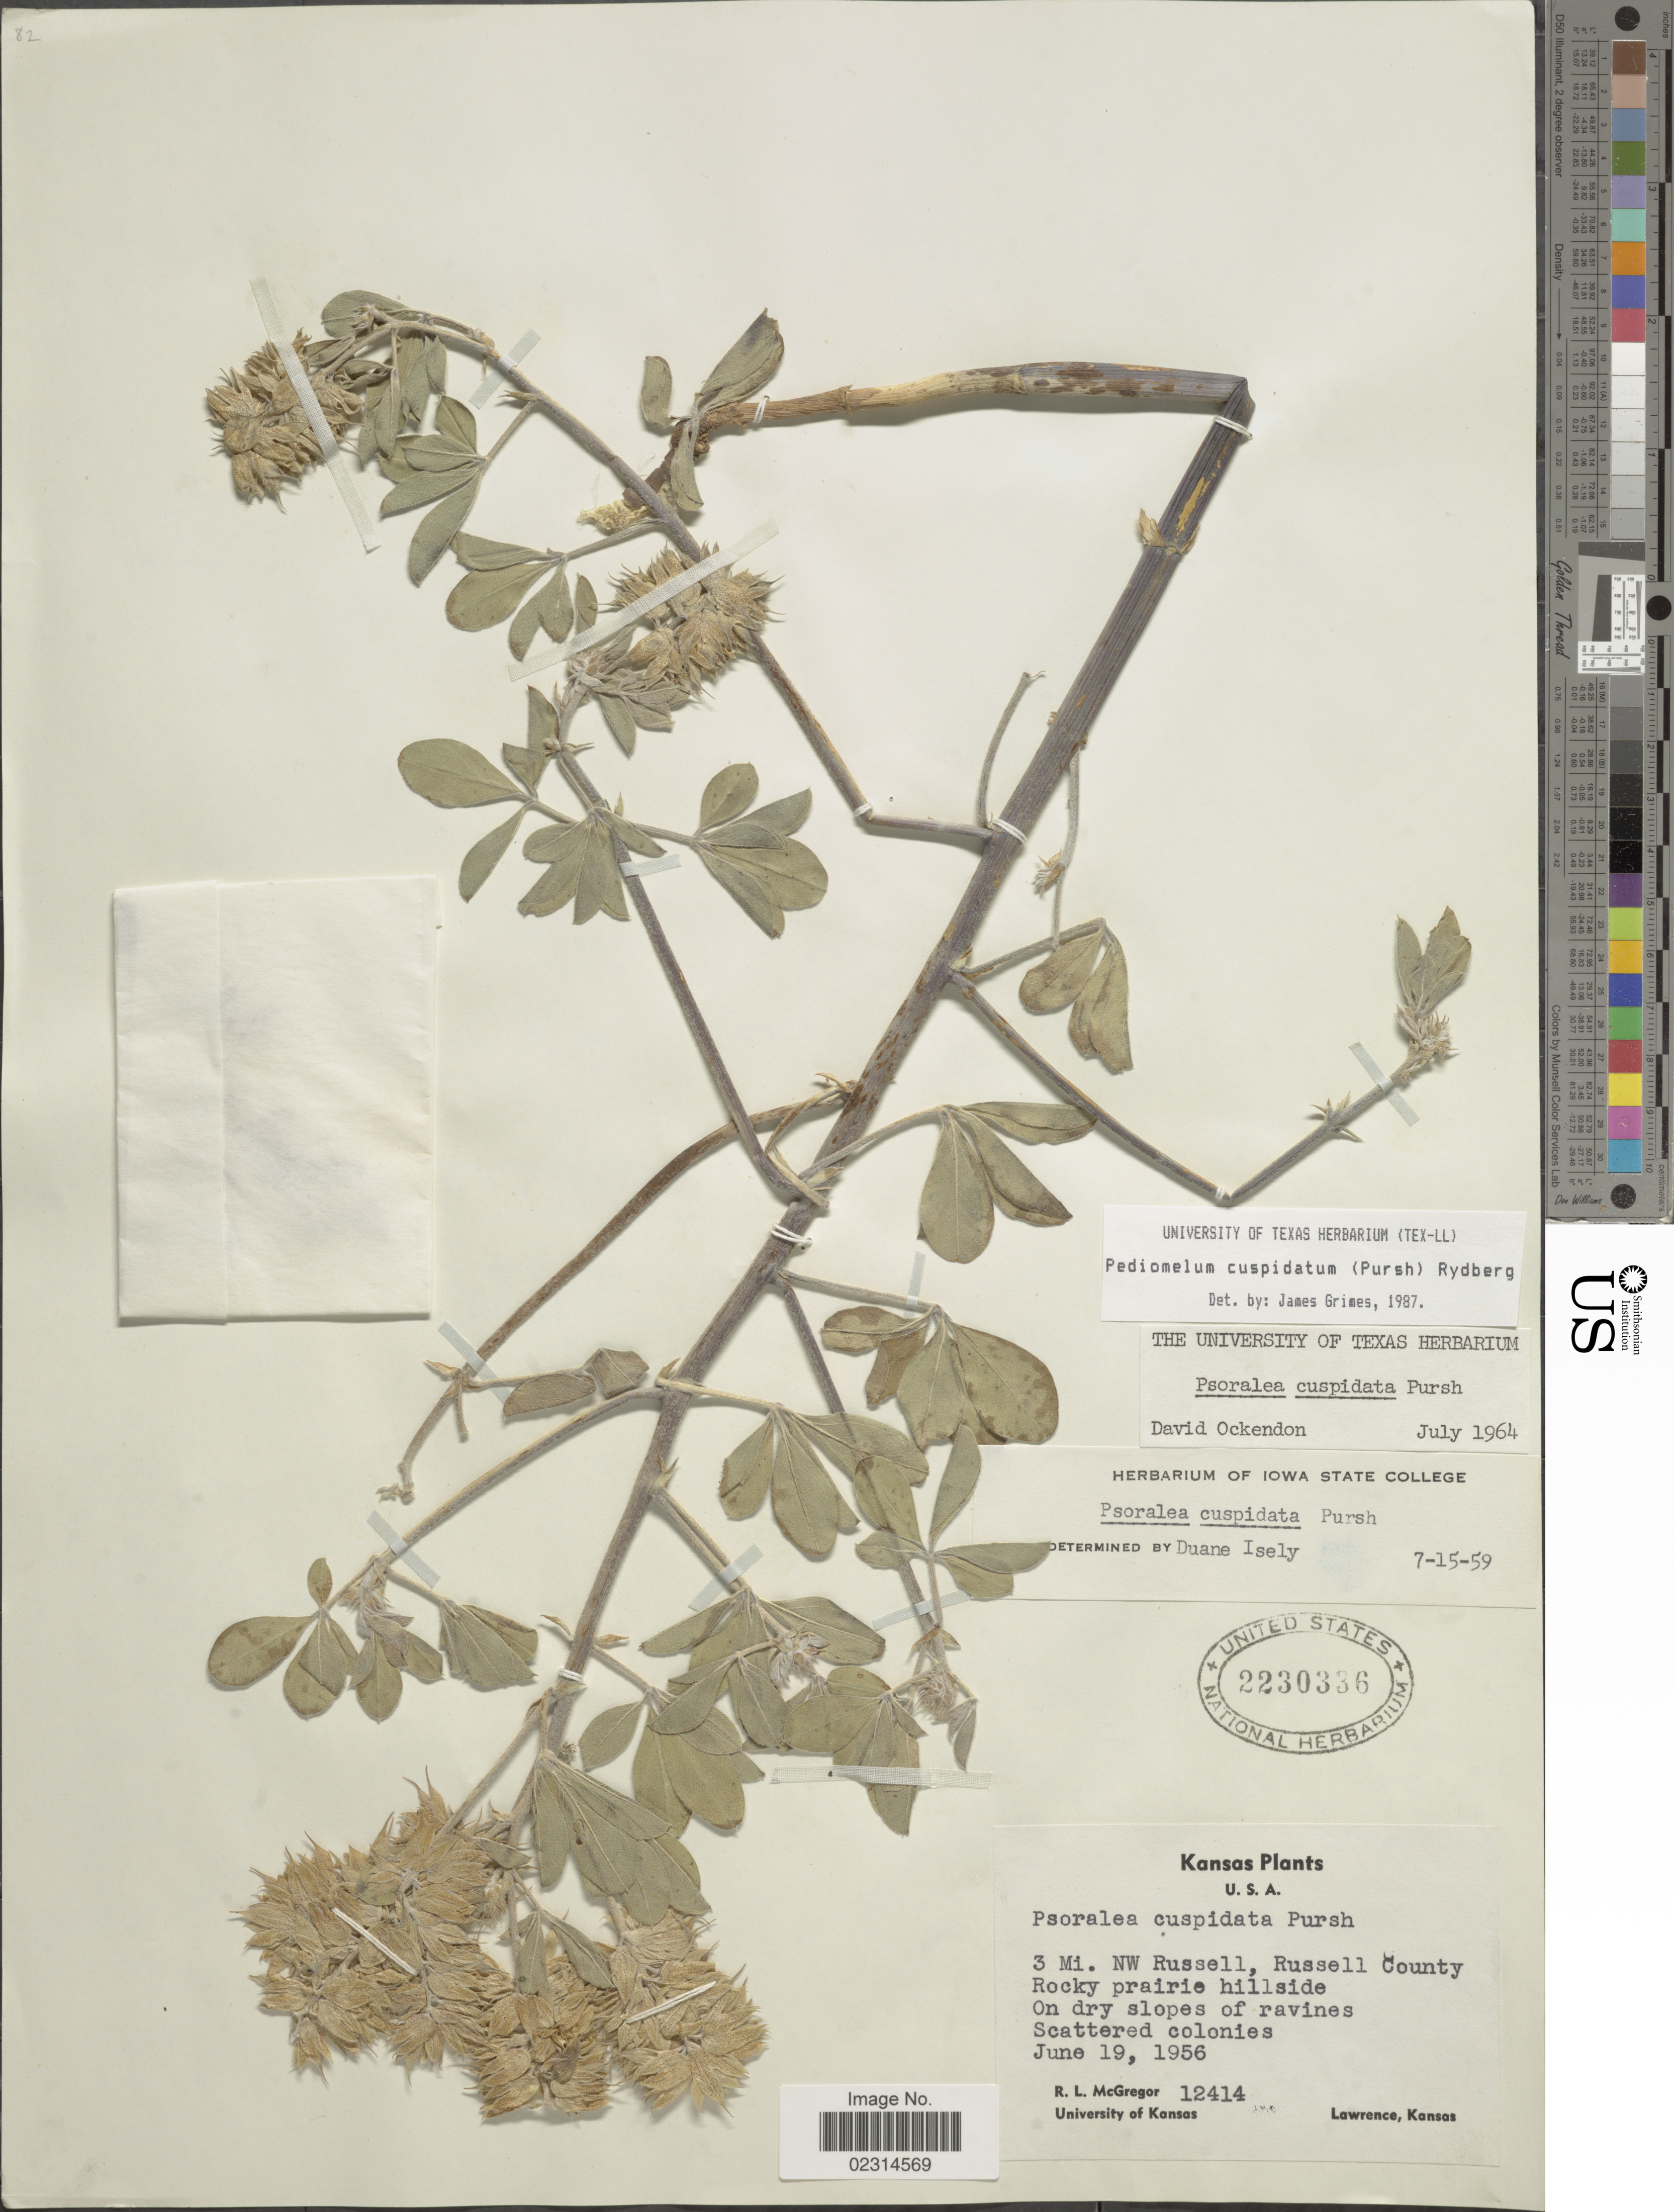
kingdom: Plantae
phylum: Tracheophyta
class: Magnoliopsida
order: Fabales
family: Fabaceae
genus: Pediomelum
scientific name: Pediomelum cuspidatum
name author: (Pursh) Rydb.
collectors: R. McGregor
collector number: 12414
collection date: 1956-06-19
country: United States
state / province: Kansas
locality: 3 Mi NW Russell, Russell County, Rocky prairie hillside, On dry slopes of ravines, Scattered colonies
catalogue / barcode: US 2230336